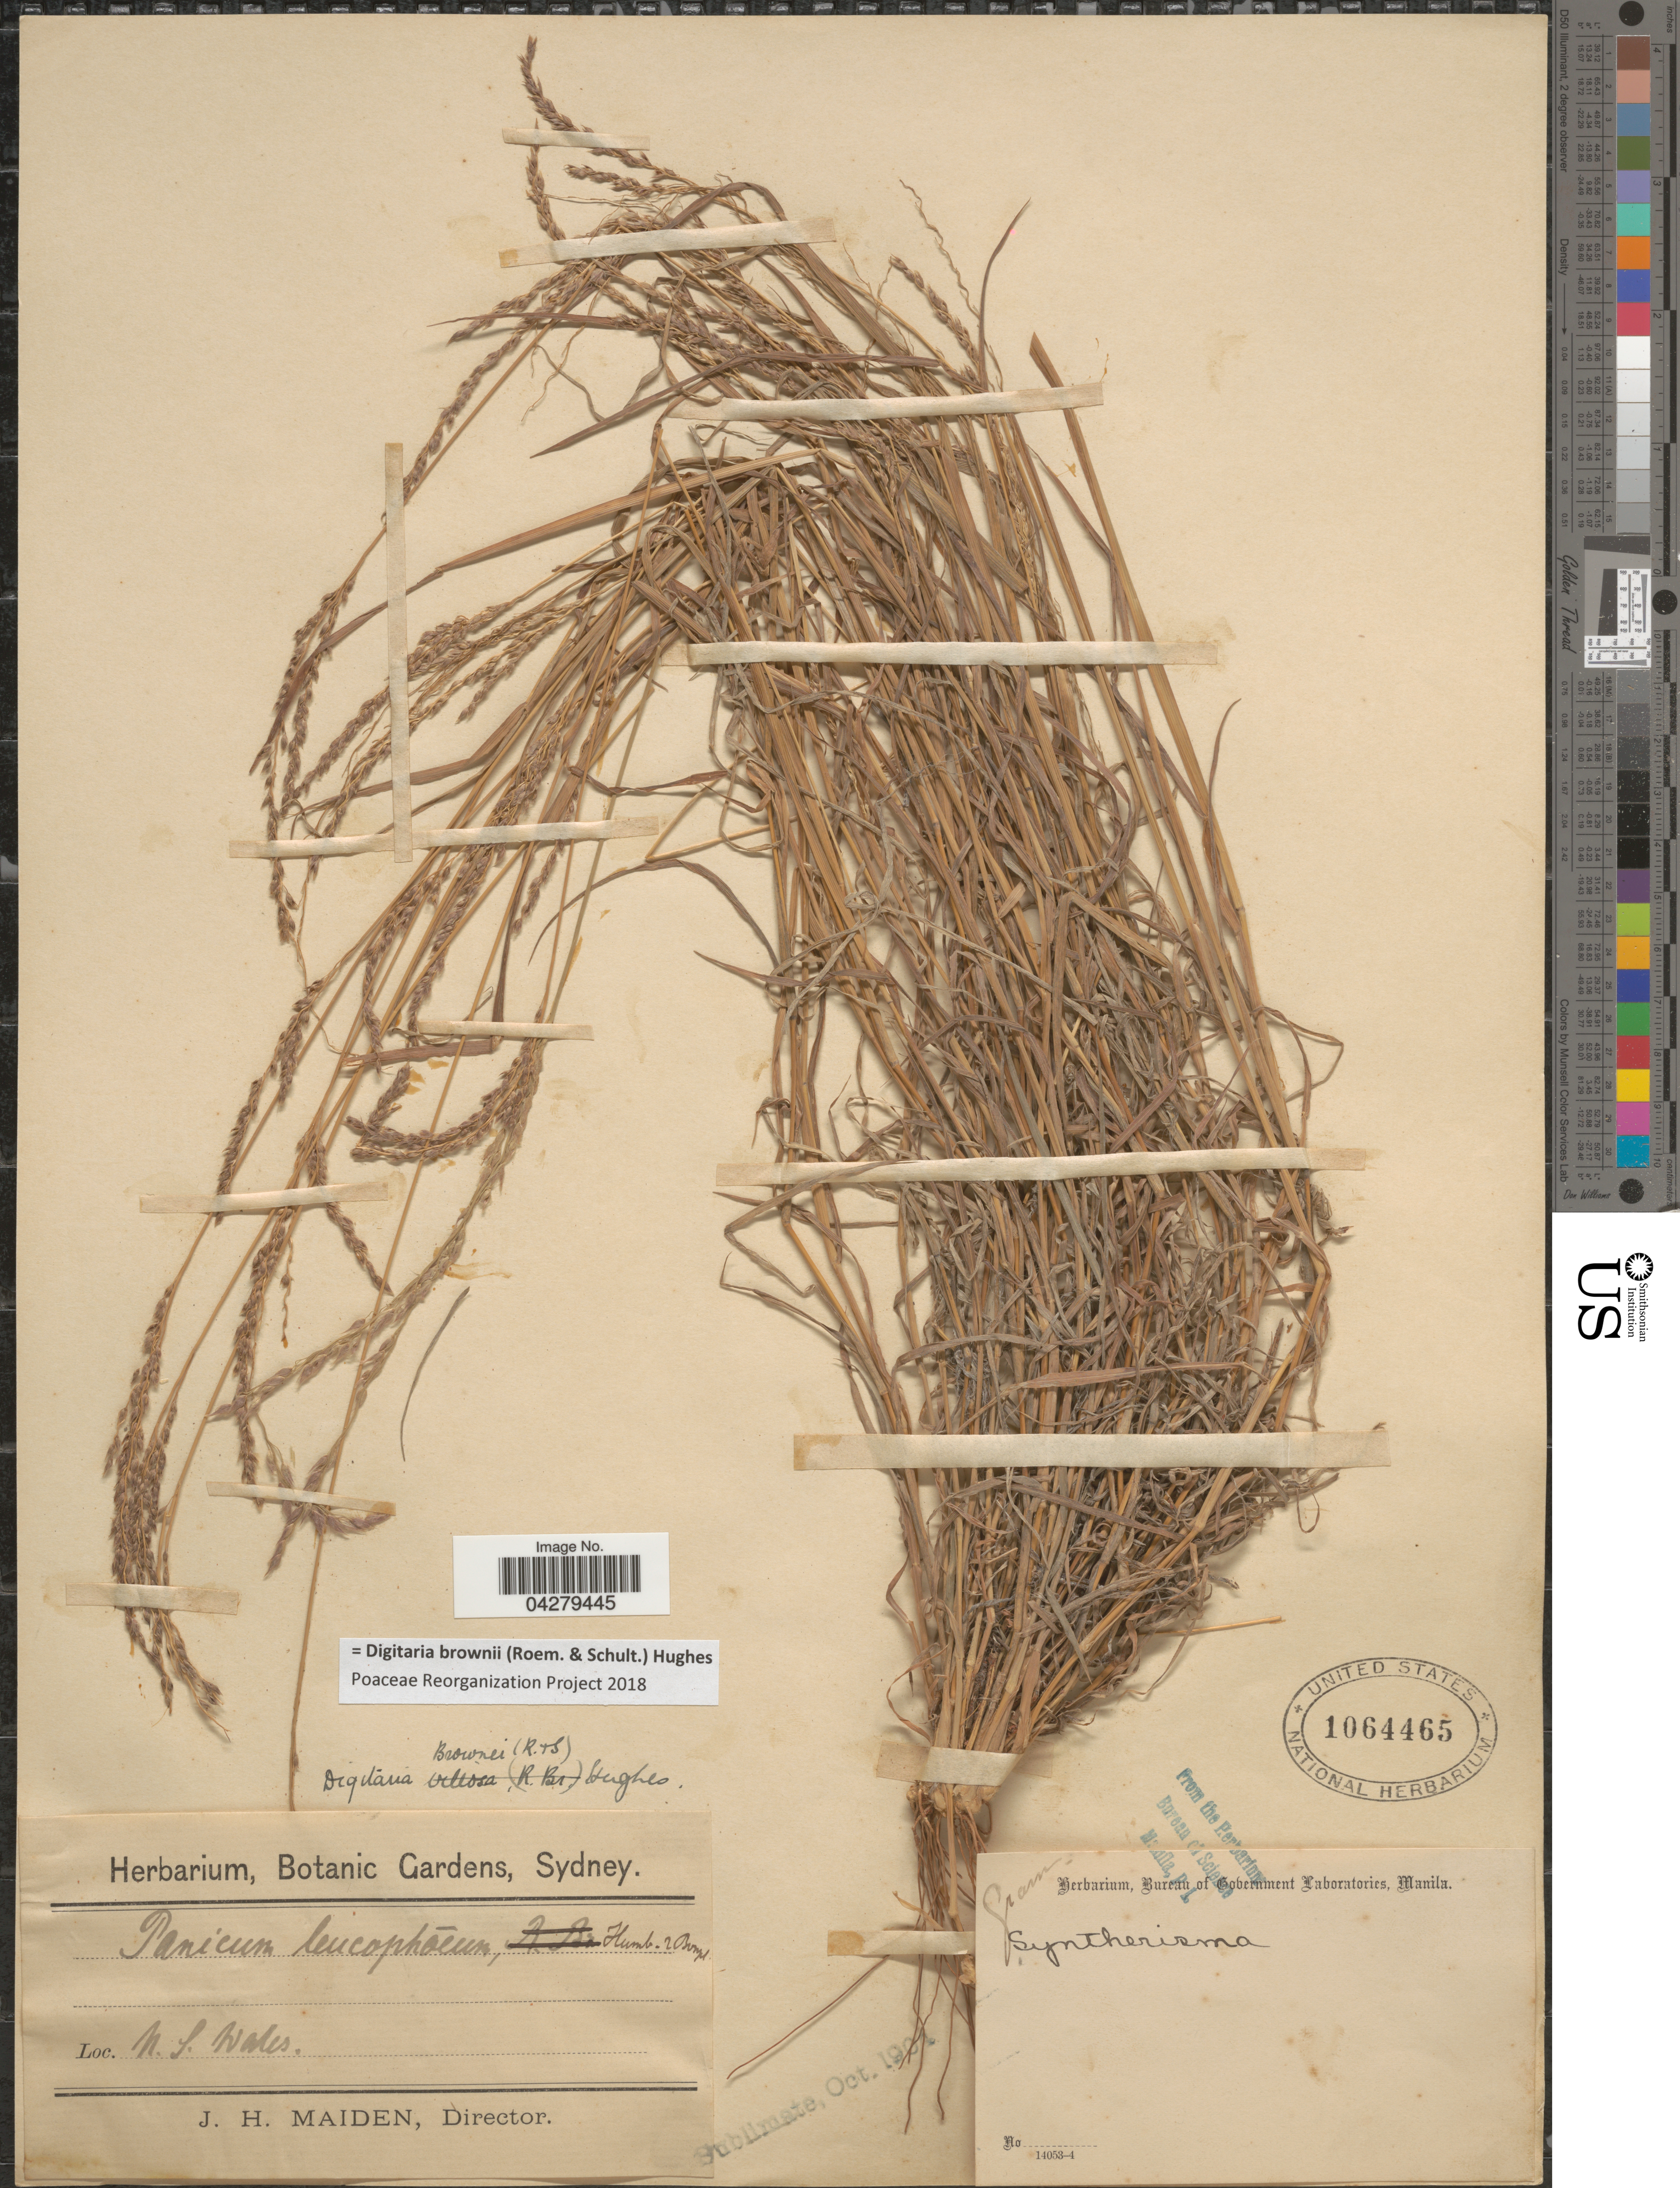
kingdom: Plantae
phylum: Tracheophyta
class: Liliopsida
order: Poales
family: Poaceae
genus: Digitaria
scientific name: Digitaria brownii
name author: (Roem. & Schult.) Hughes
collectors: J. Maiden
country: Australia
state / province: New South Wales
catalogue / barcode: US 1064465